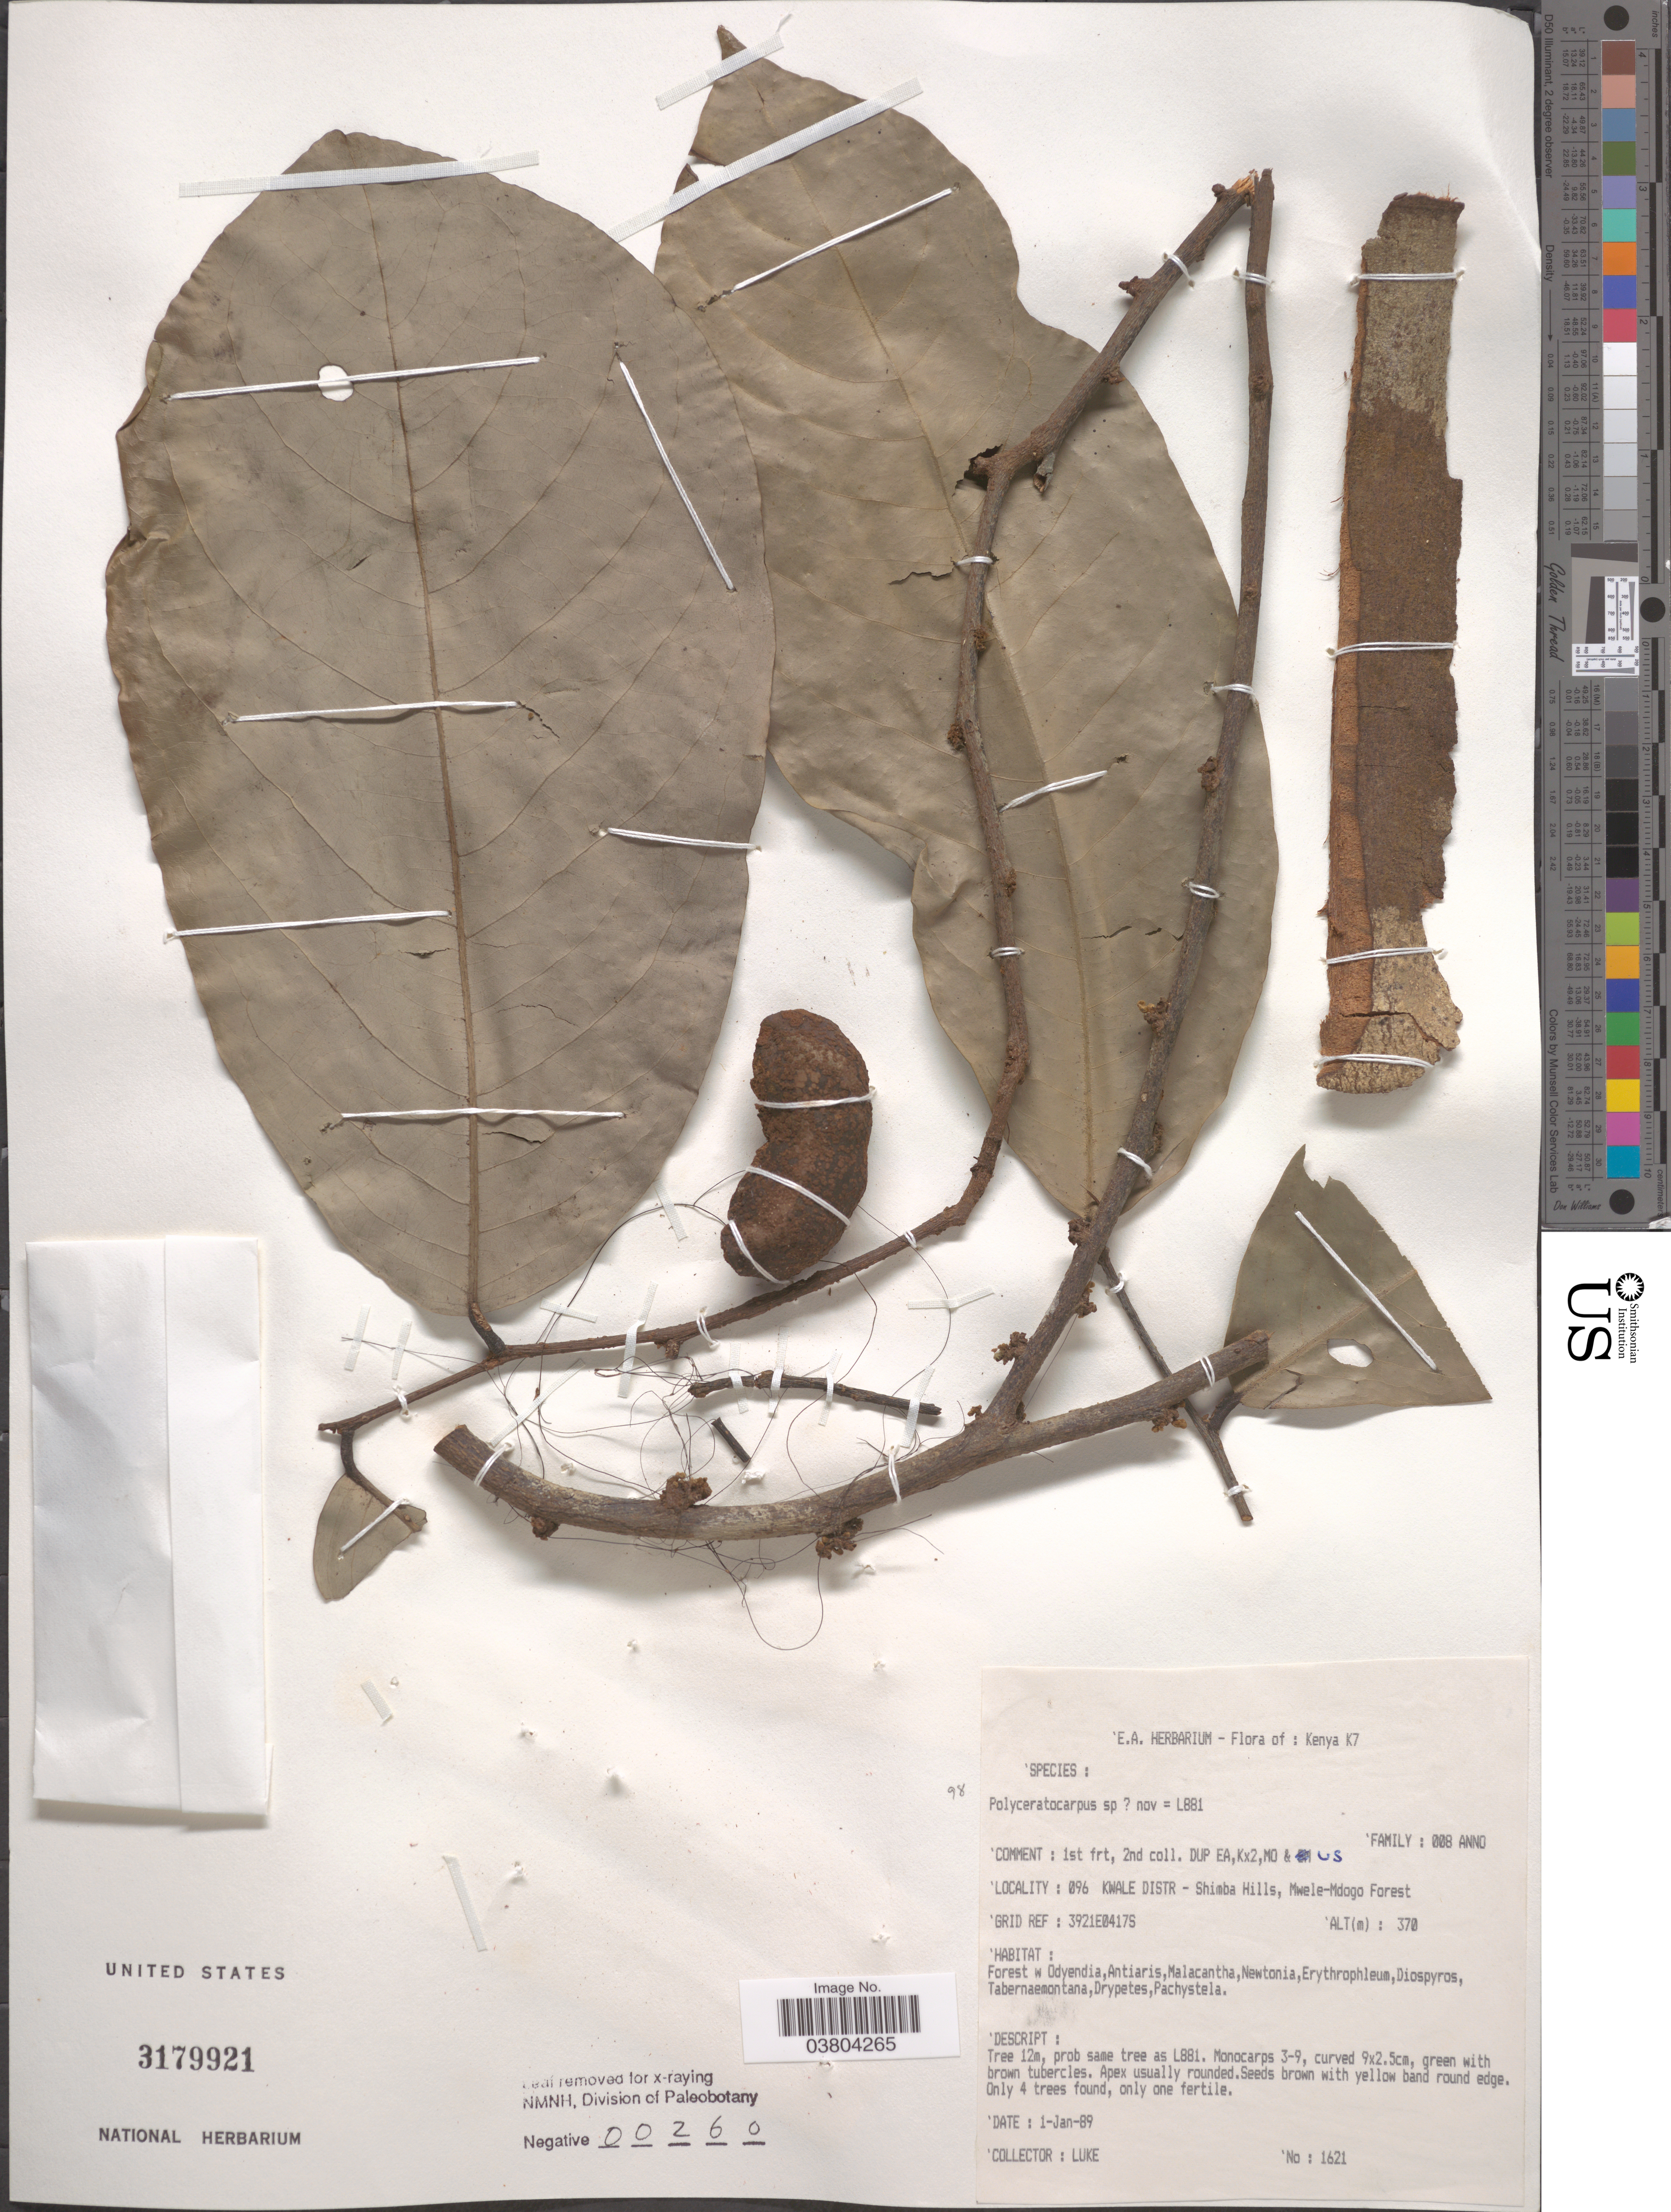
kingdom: Plantae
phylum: Tracheophyta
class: Magnoliopsida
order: Magnoliales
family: Annonaceae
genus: Polyceratocarpus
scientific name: Polyceratocarpus parviflorus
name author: (Baker f.) Ghesq.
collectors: -. Luke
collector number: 1621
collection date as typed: Transcribed d/m/y: 1/1/89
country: Kenya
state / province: Kwale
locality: Kenya K7. 096 Kwale Distr - Shimba Hills, Mwele-Mdogo Forest.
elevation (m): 370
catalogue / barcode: US 3179921